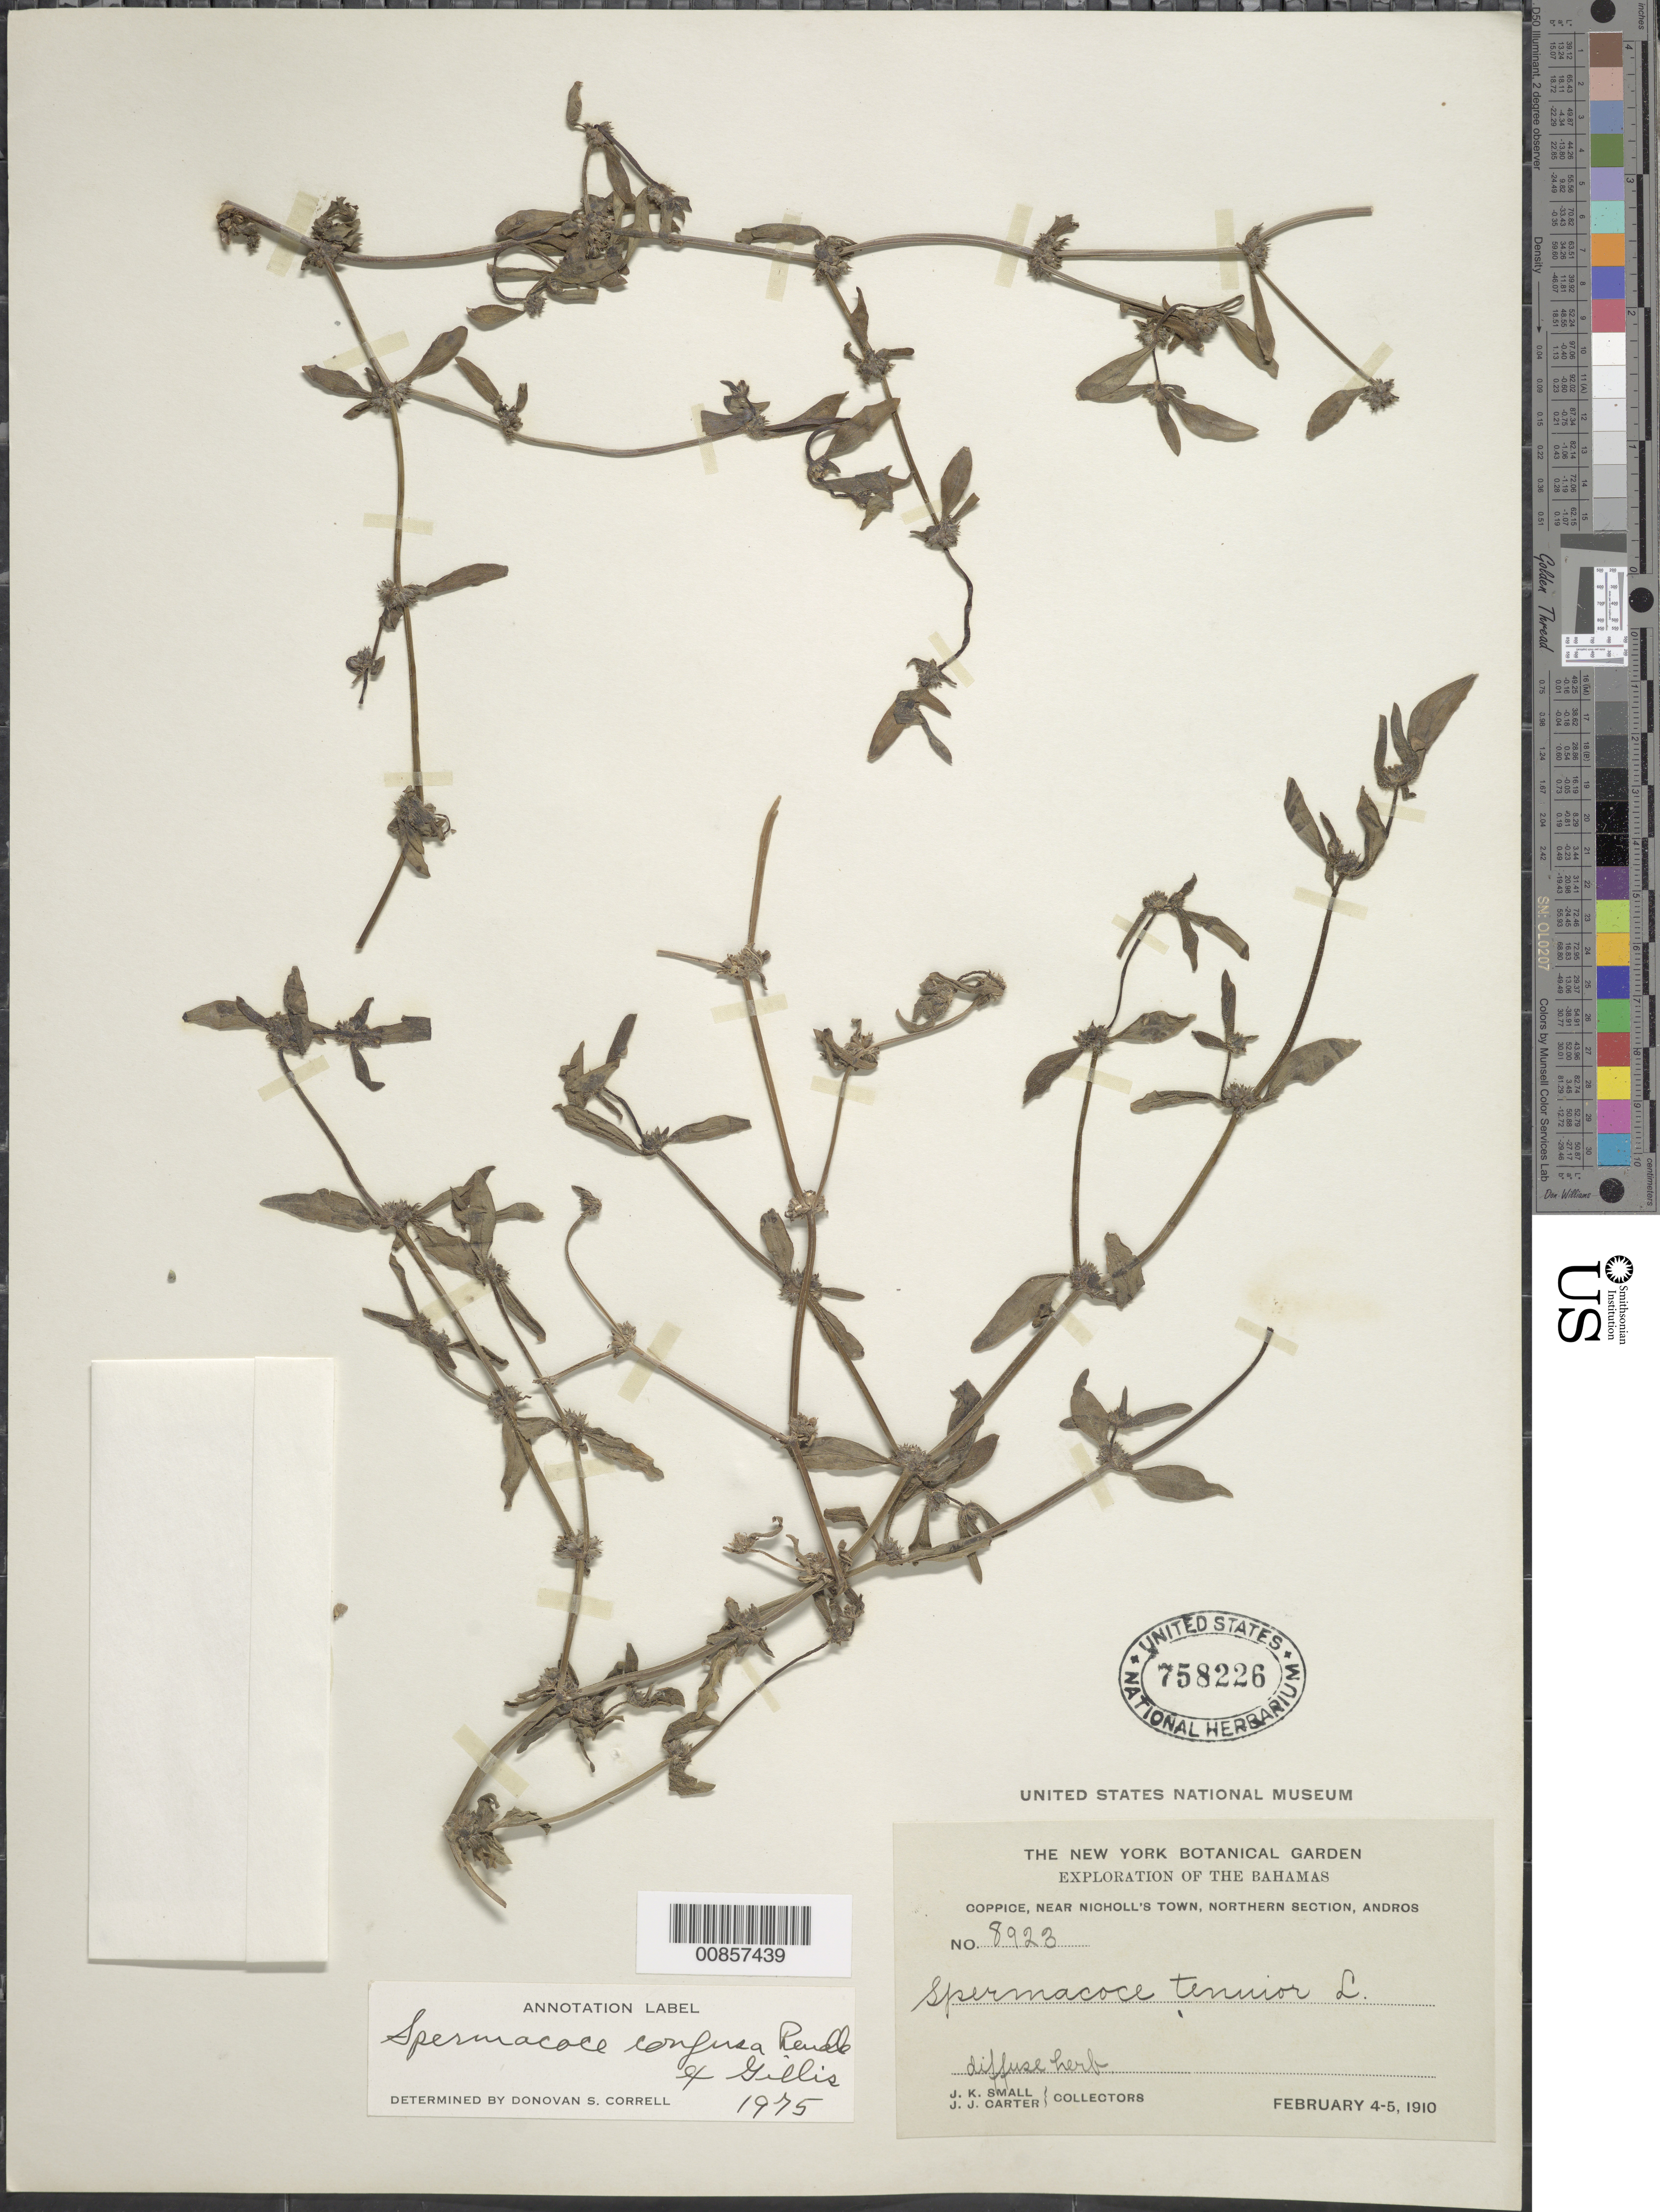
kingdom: Plantae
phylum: Tracheophyta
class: Magnoliopsida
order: Gentianales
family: Rubiaceae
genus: Spermacoce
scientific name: Spermacoce tenuior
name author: L.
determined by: Correll, D. S.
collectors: J. K. Small & J. J. Carter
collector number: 8923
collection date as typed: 04 Feb 1910 to 05 Feb 1910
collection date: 1910-02-04/1910-02-05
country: Bahamas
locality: Near Nicholl's Town, Northern Section, Andros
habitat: Coppice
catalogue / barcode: US 758226